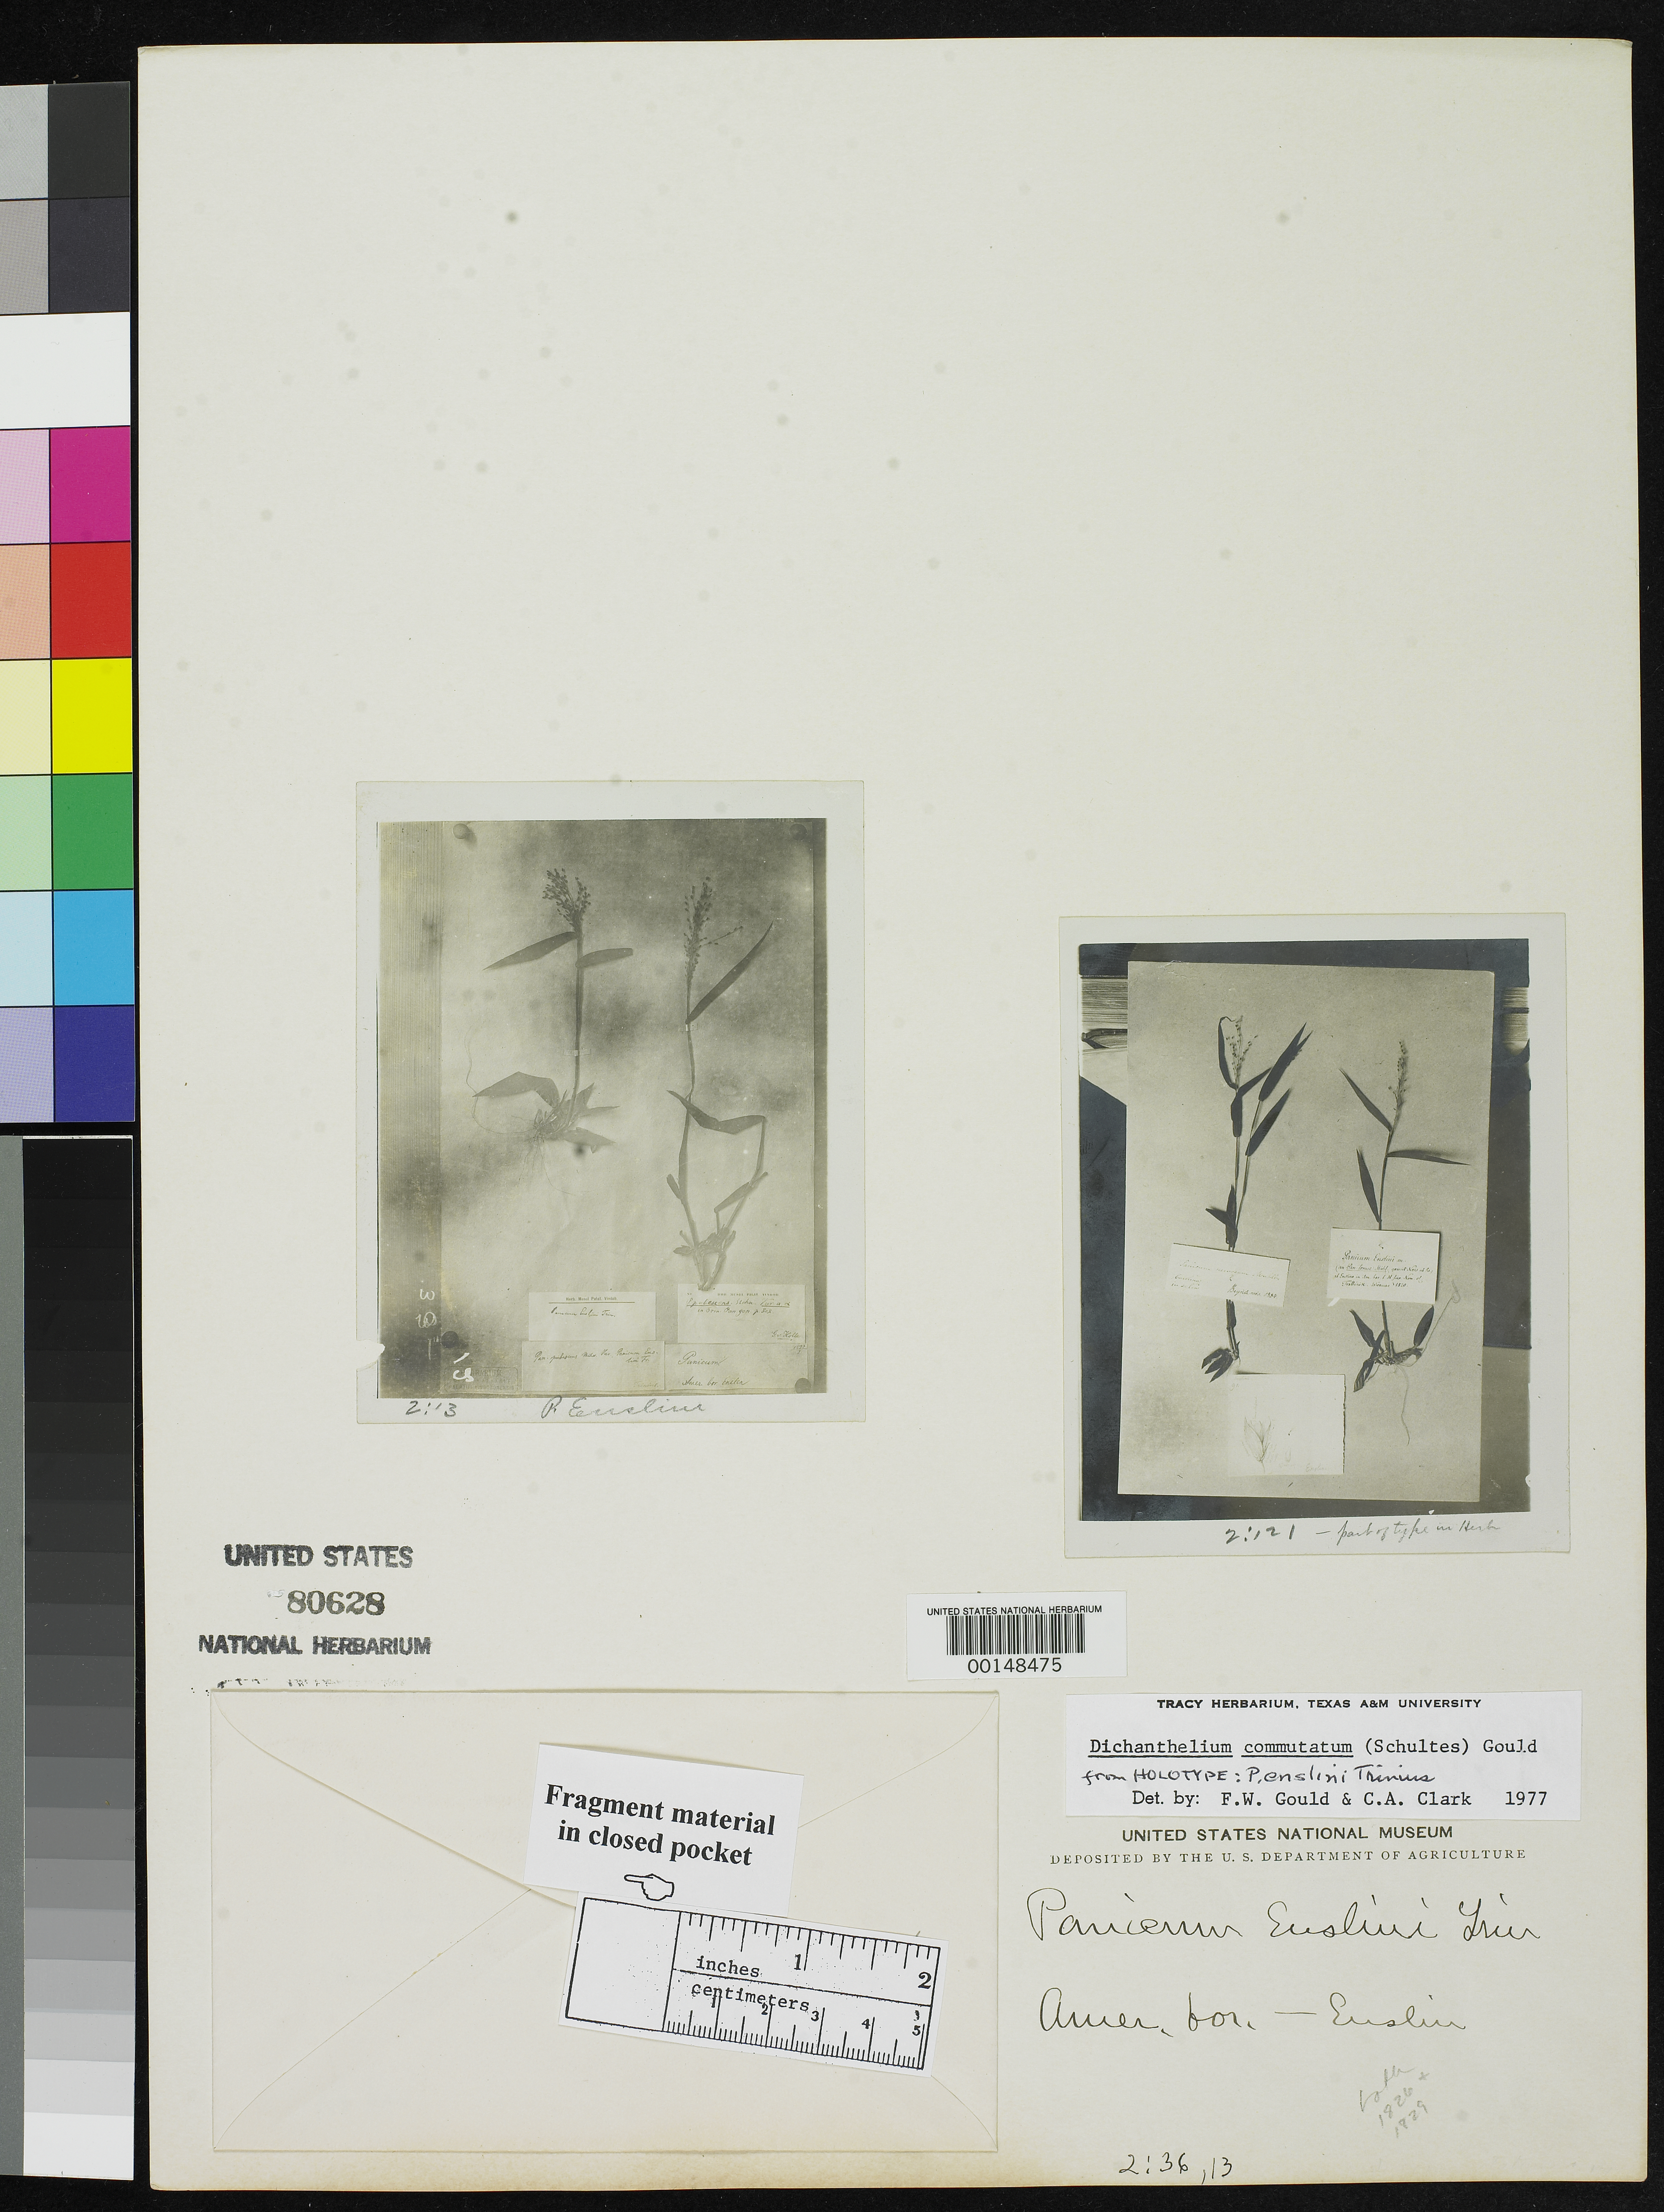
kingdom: Plantae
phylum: Tracheophyta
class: Liliopsida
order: Poales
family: Poaceae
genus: Panicum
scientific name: Panicum enslini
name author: Trin.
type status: Type Fragment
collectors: A. Enslen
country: United States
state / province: Georgia / Louisiana / North Carolina / South Carolina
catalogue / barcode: US 80628